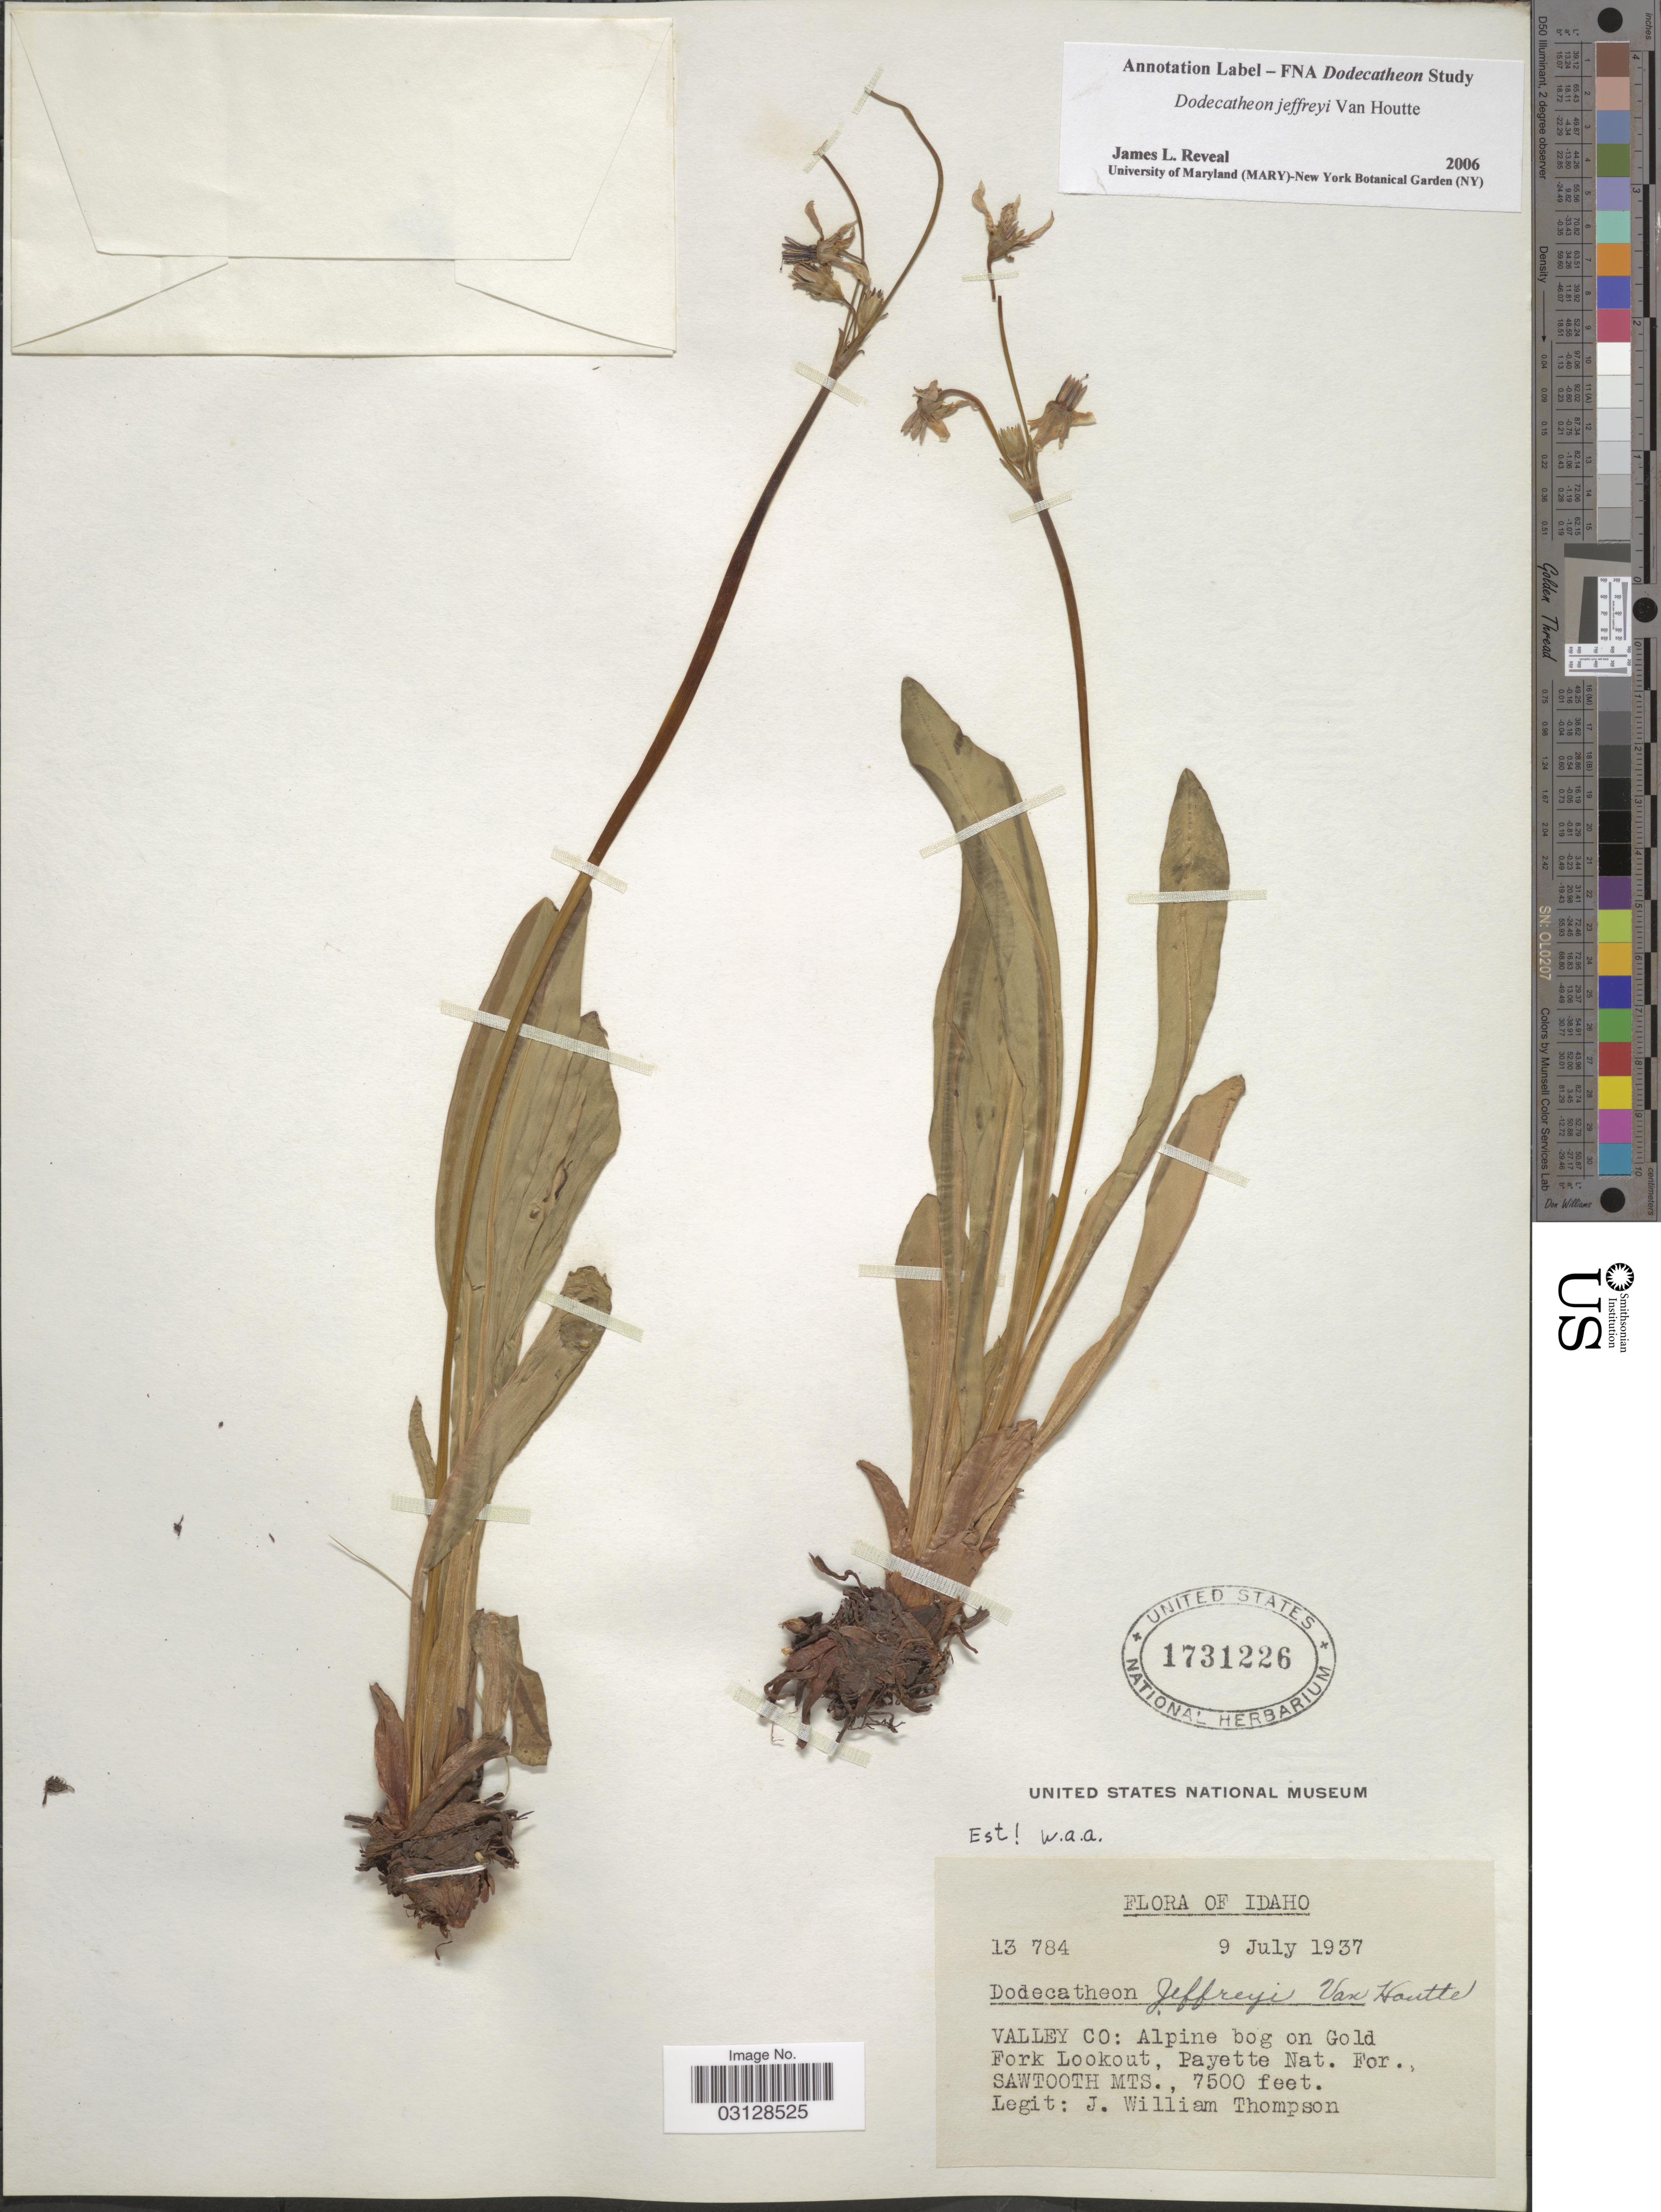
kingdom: Plantae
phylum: Tracheophyta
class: Magnoliopsida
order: Ericales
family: Primulaceae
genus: Dodecatheon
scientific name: Dodecatheon jeffreyi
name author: Van Houtte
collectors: J. W. Thompson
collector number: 13784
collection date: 1937-07-09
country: United States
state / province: Idaho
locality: Valley Co: Alpine bog on Gold Fork Lookout, Payette Nat. For., Sawtooth Mts.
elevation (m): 2286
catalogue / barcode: US 1731226